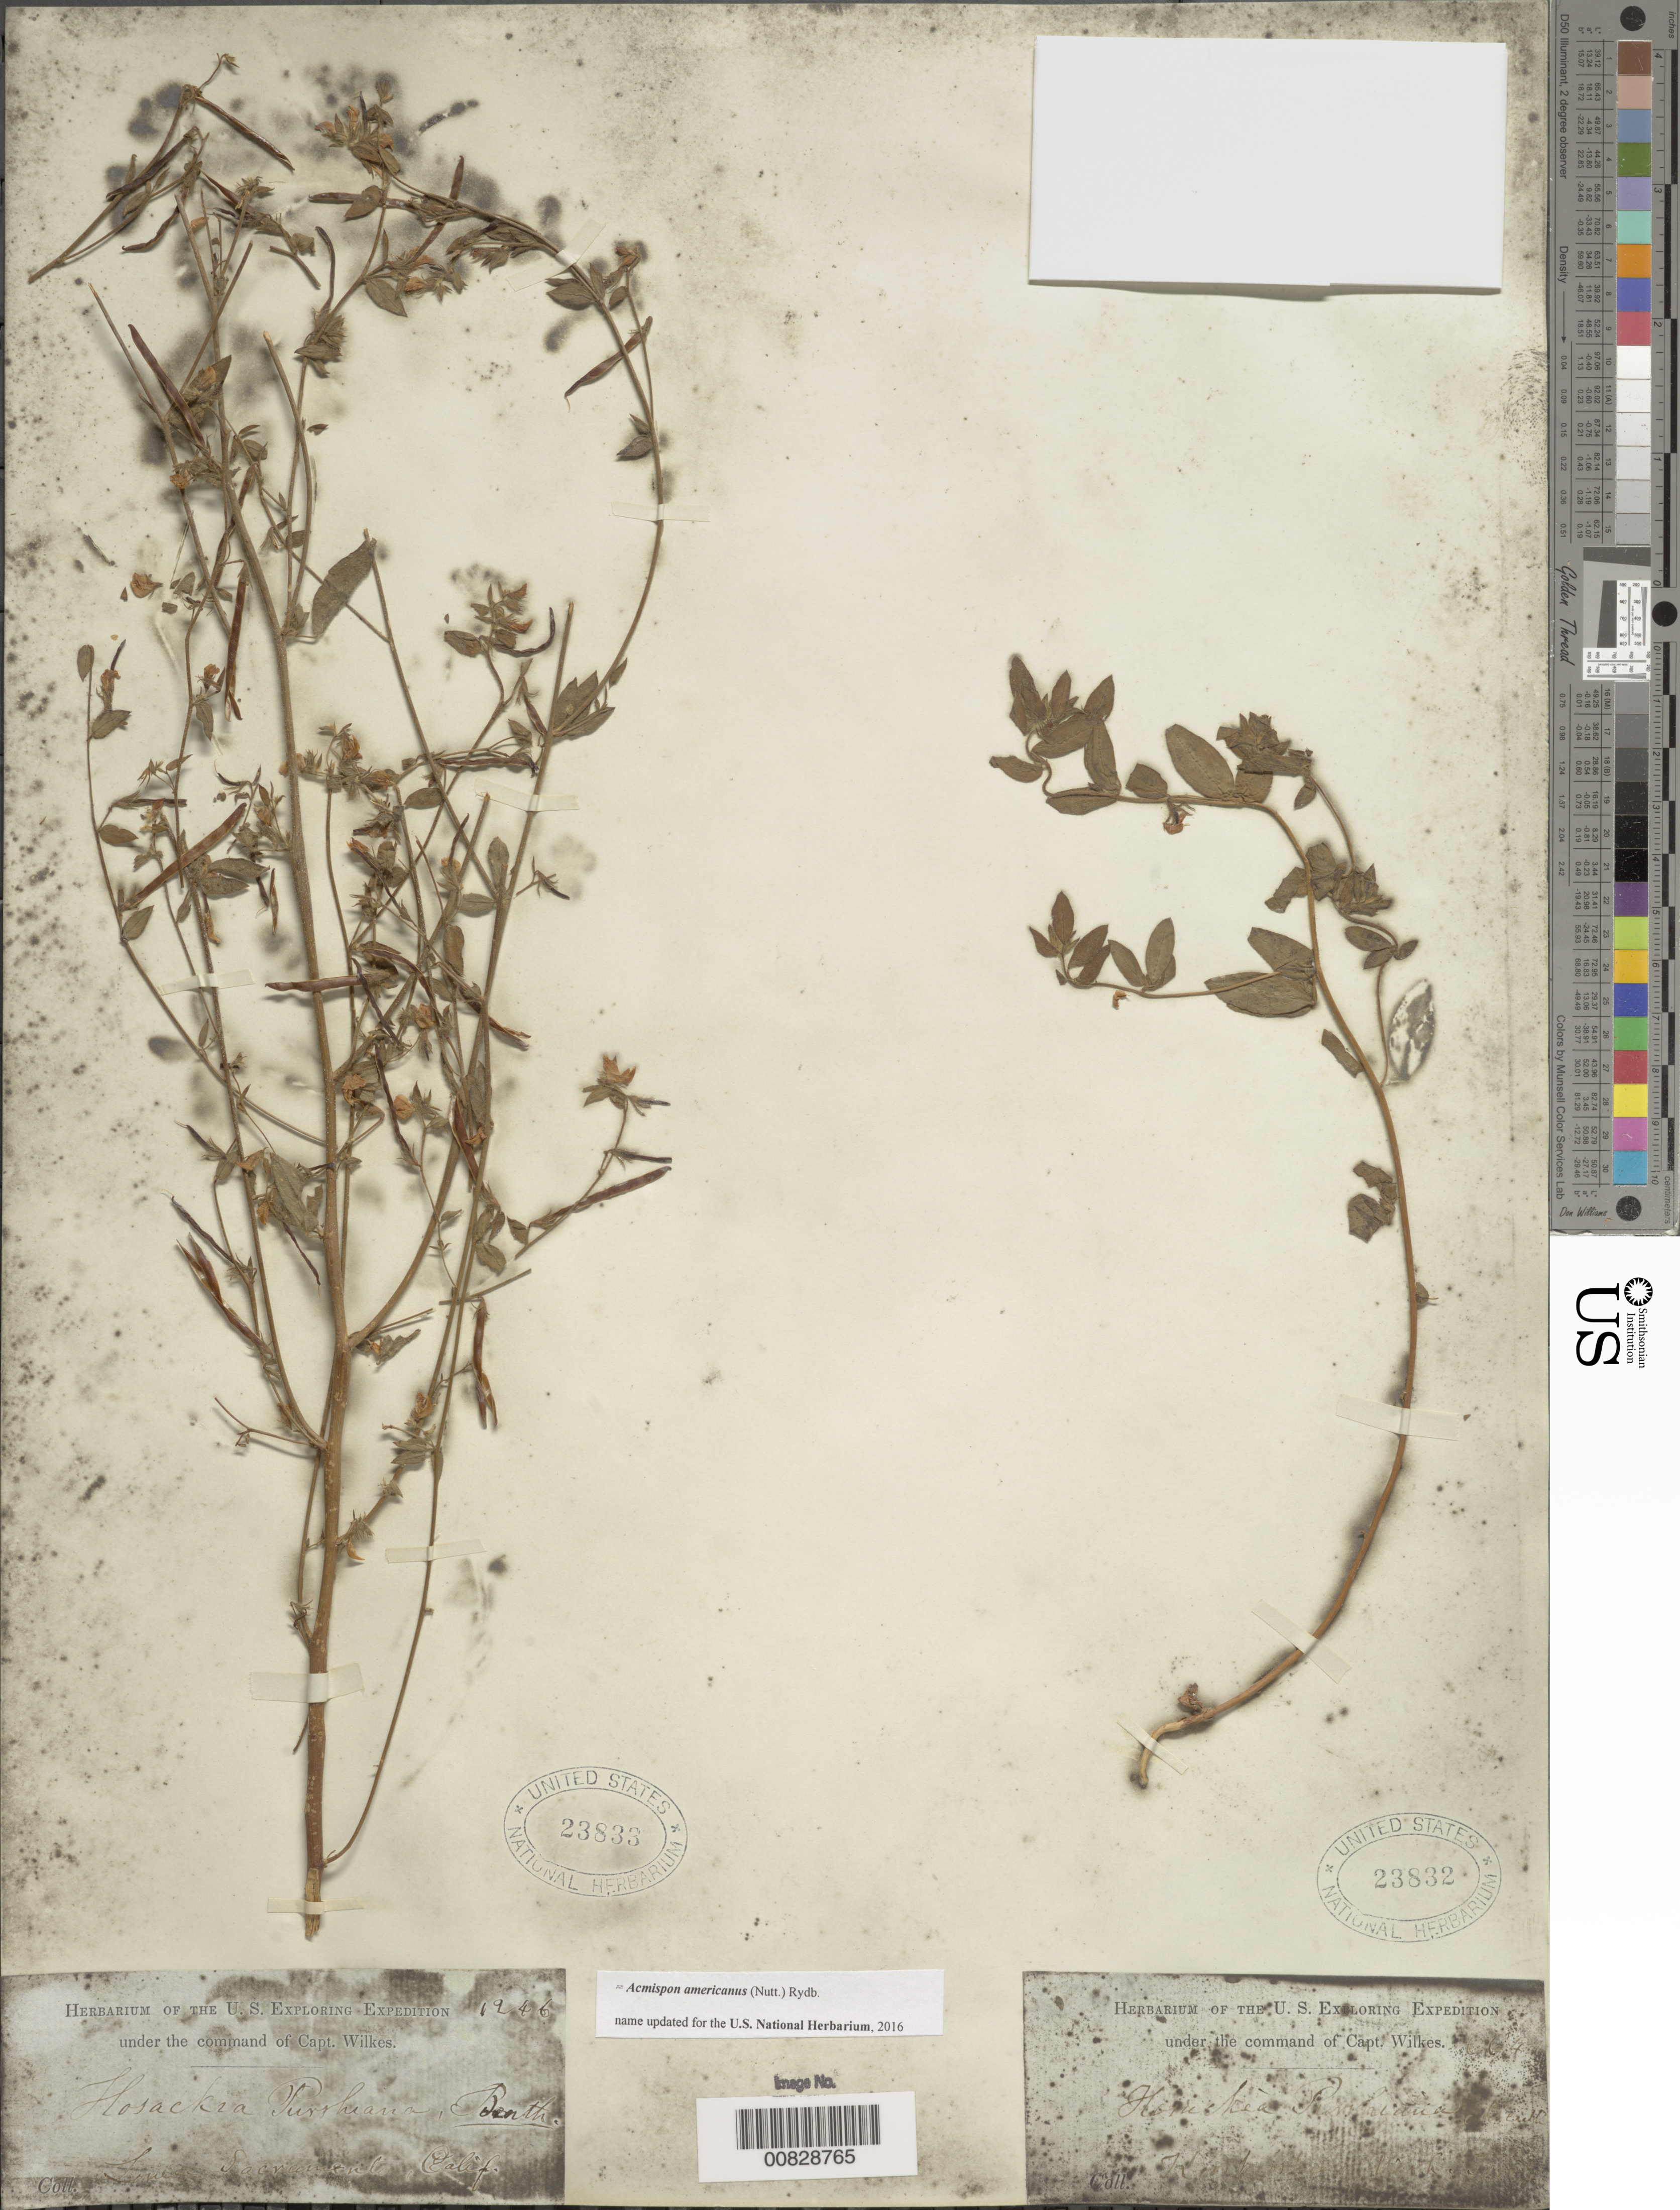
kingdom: Plantae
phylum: Tracheophyta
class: Magnoliopsida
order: Fabales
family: Fabaceae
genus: Acmispon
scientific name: Acmispon americanus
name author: (Nutt.) Rydb.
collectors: Wilkes Explor. Exped.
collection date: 1838/1842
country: United States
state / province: Washington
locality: Kooskooskee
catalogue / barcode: US 23832-2